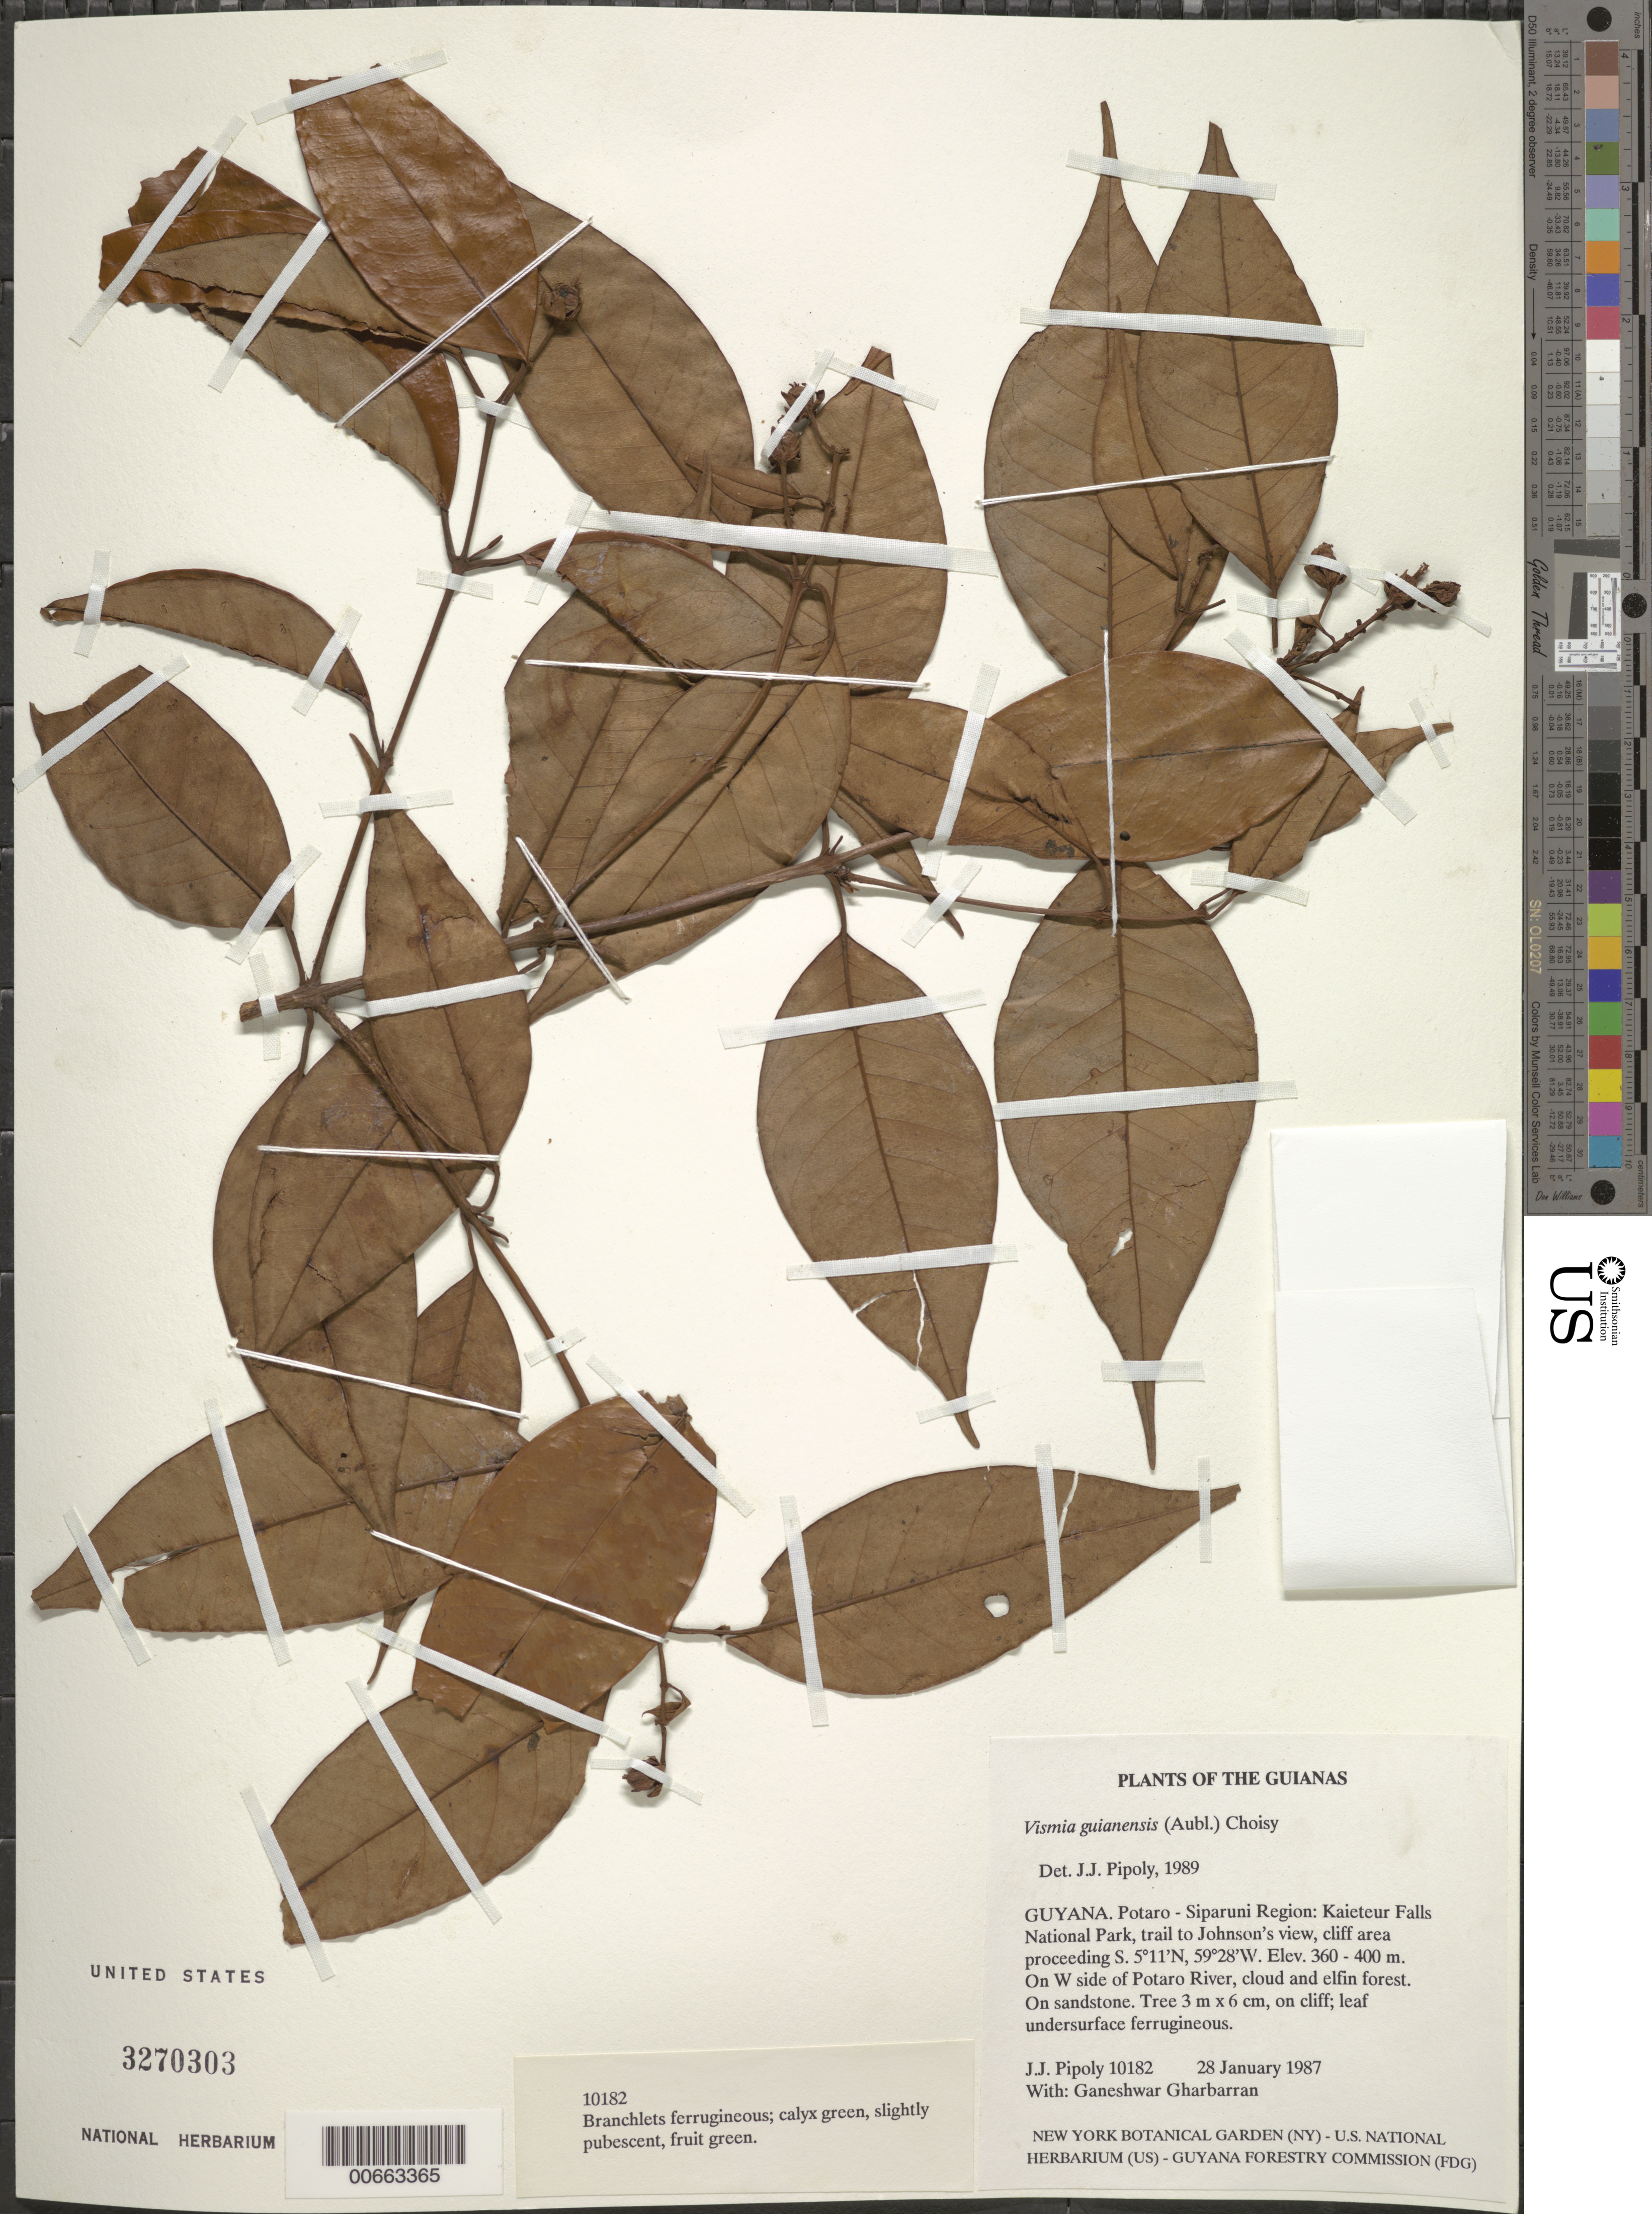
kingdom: Plantae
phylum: Tracheophyta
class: Magnoliopsida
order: Malpighiales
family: Hypericaceae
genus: Vismia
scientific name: Vismia guianensis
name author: (Aubl.) Pers.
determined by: Pipoly, J. J., III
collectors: J. J. Pipoly & G. Gharbarran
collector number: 10182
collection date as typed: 28 January 1987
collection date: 1987-01-28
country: Guyana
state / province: Potaro-Siparuni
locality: Kaieteur Falls National Park, trail to Johnson's view, cliff area proceeding S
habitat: On W side of Potaro River, cloud and elfin forest. On sandstone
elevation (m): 360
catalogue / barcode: US 3270303